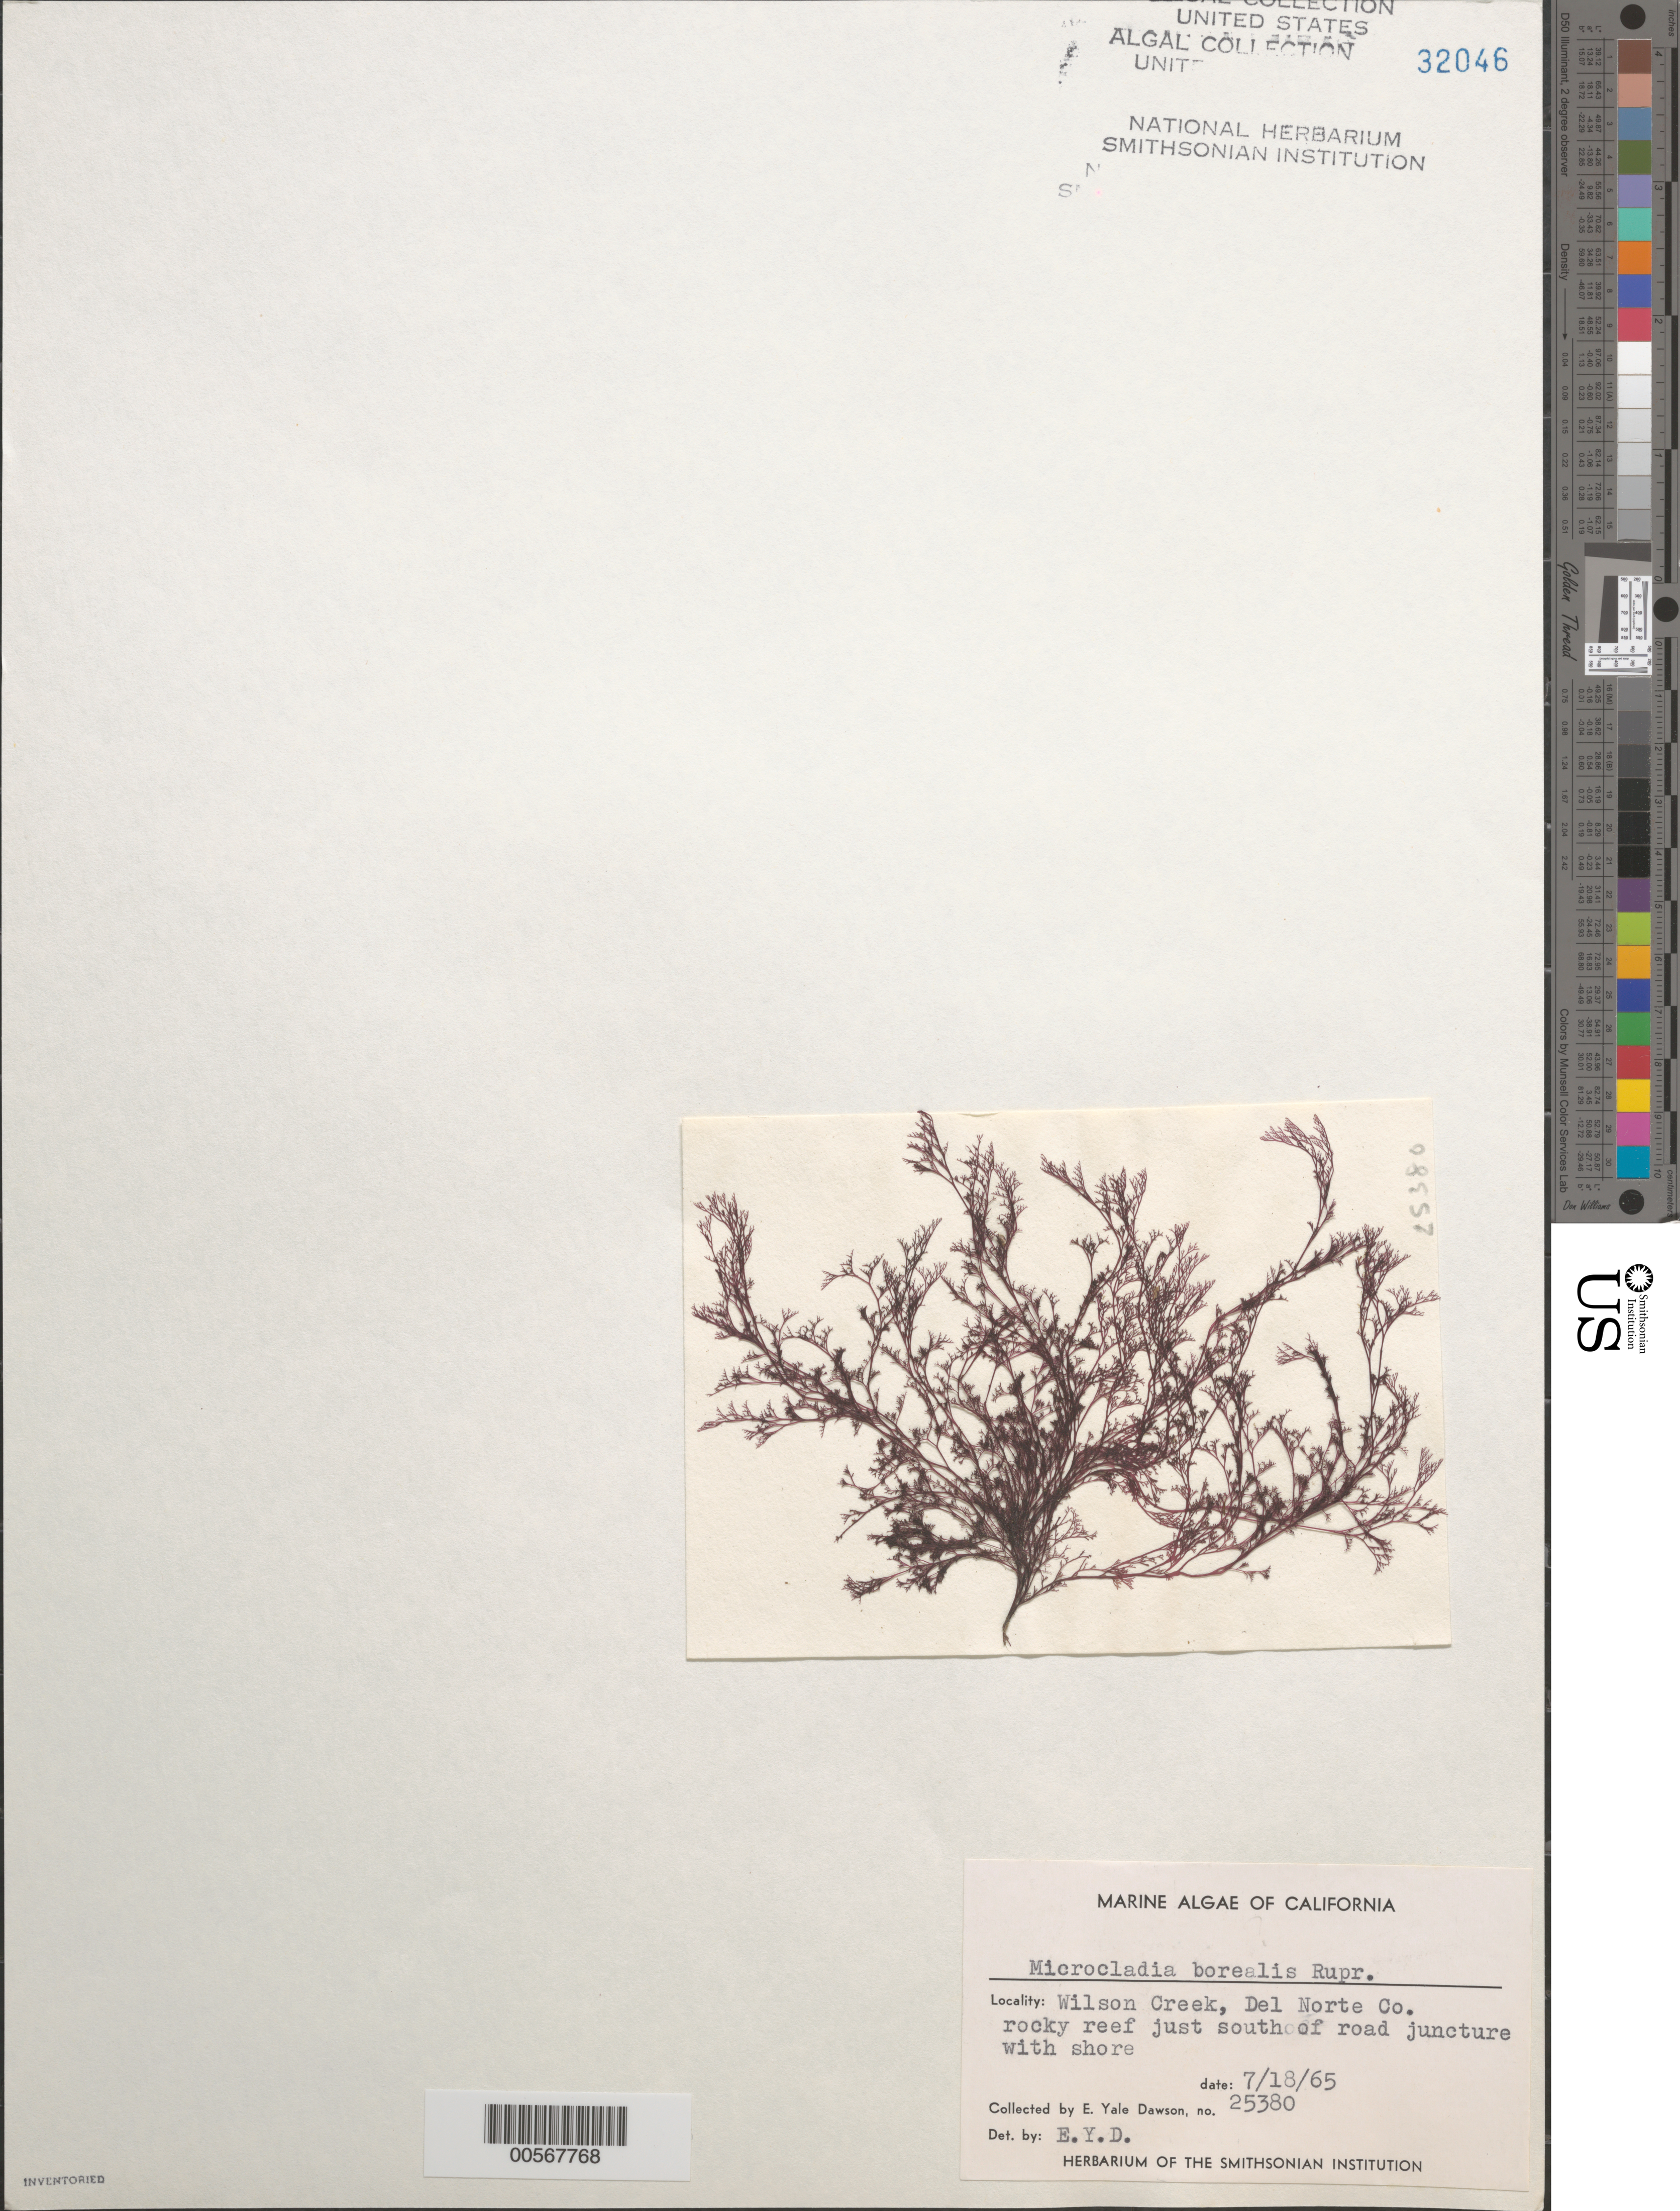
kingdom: Plantae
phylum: Rhodophyta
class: Florideophyceae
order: Ceramiales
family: Ceramiaceae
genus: Microcladia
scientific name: Microcladia borealis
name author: Rupr.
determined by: Dawson, E. Y.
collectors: E. Y. Dawson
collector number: EYD 25380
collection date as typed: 18 Jul 1965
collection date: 1965-07-18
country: United States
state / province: California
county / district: Del Norte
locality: Wilson Creek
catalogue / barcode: US 32046